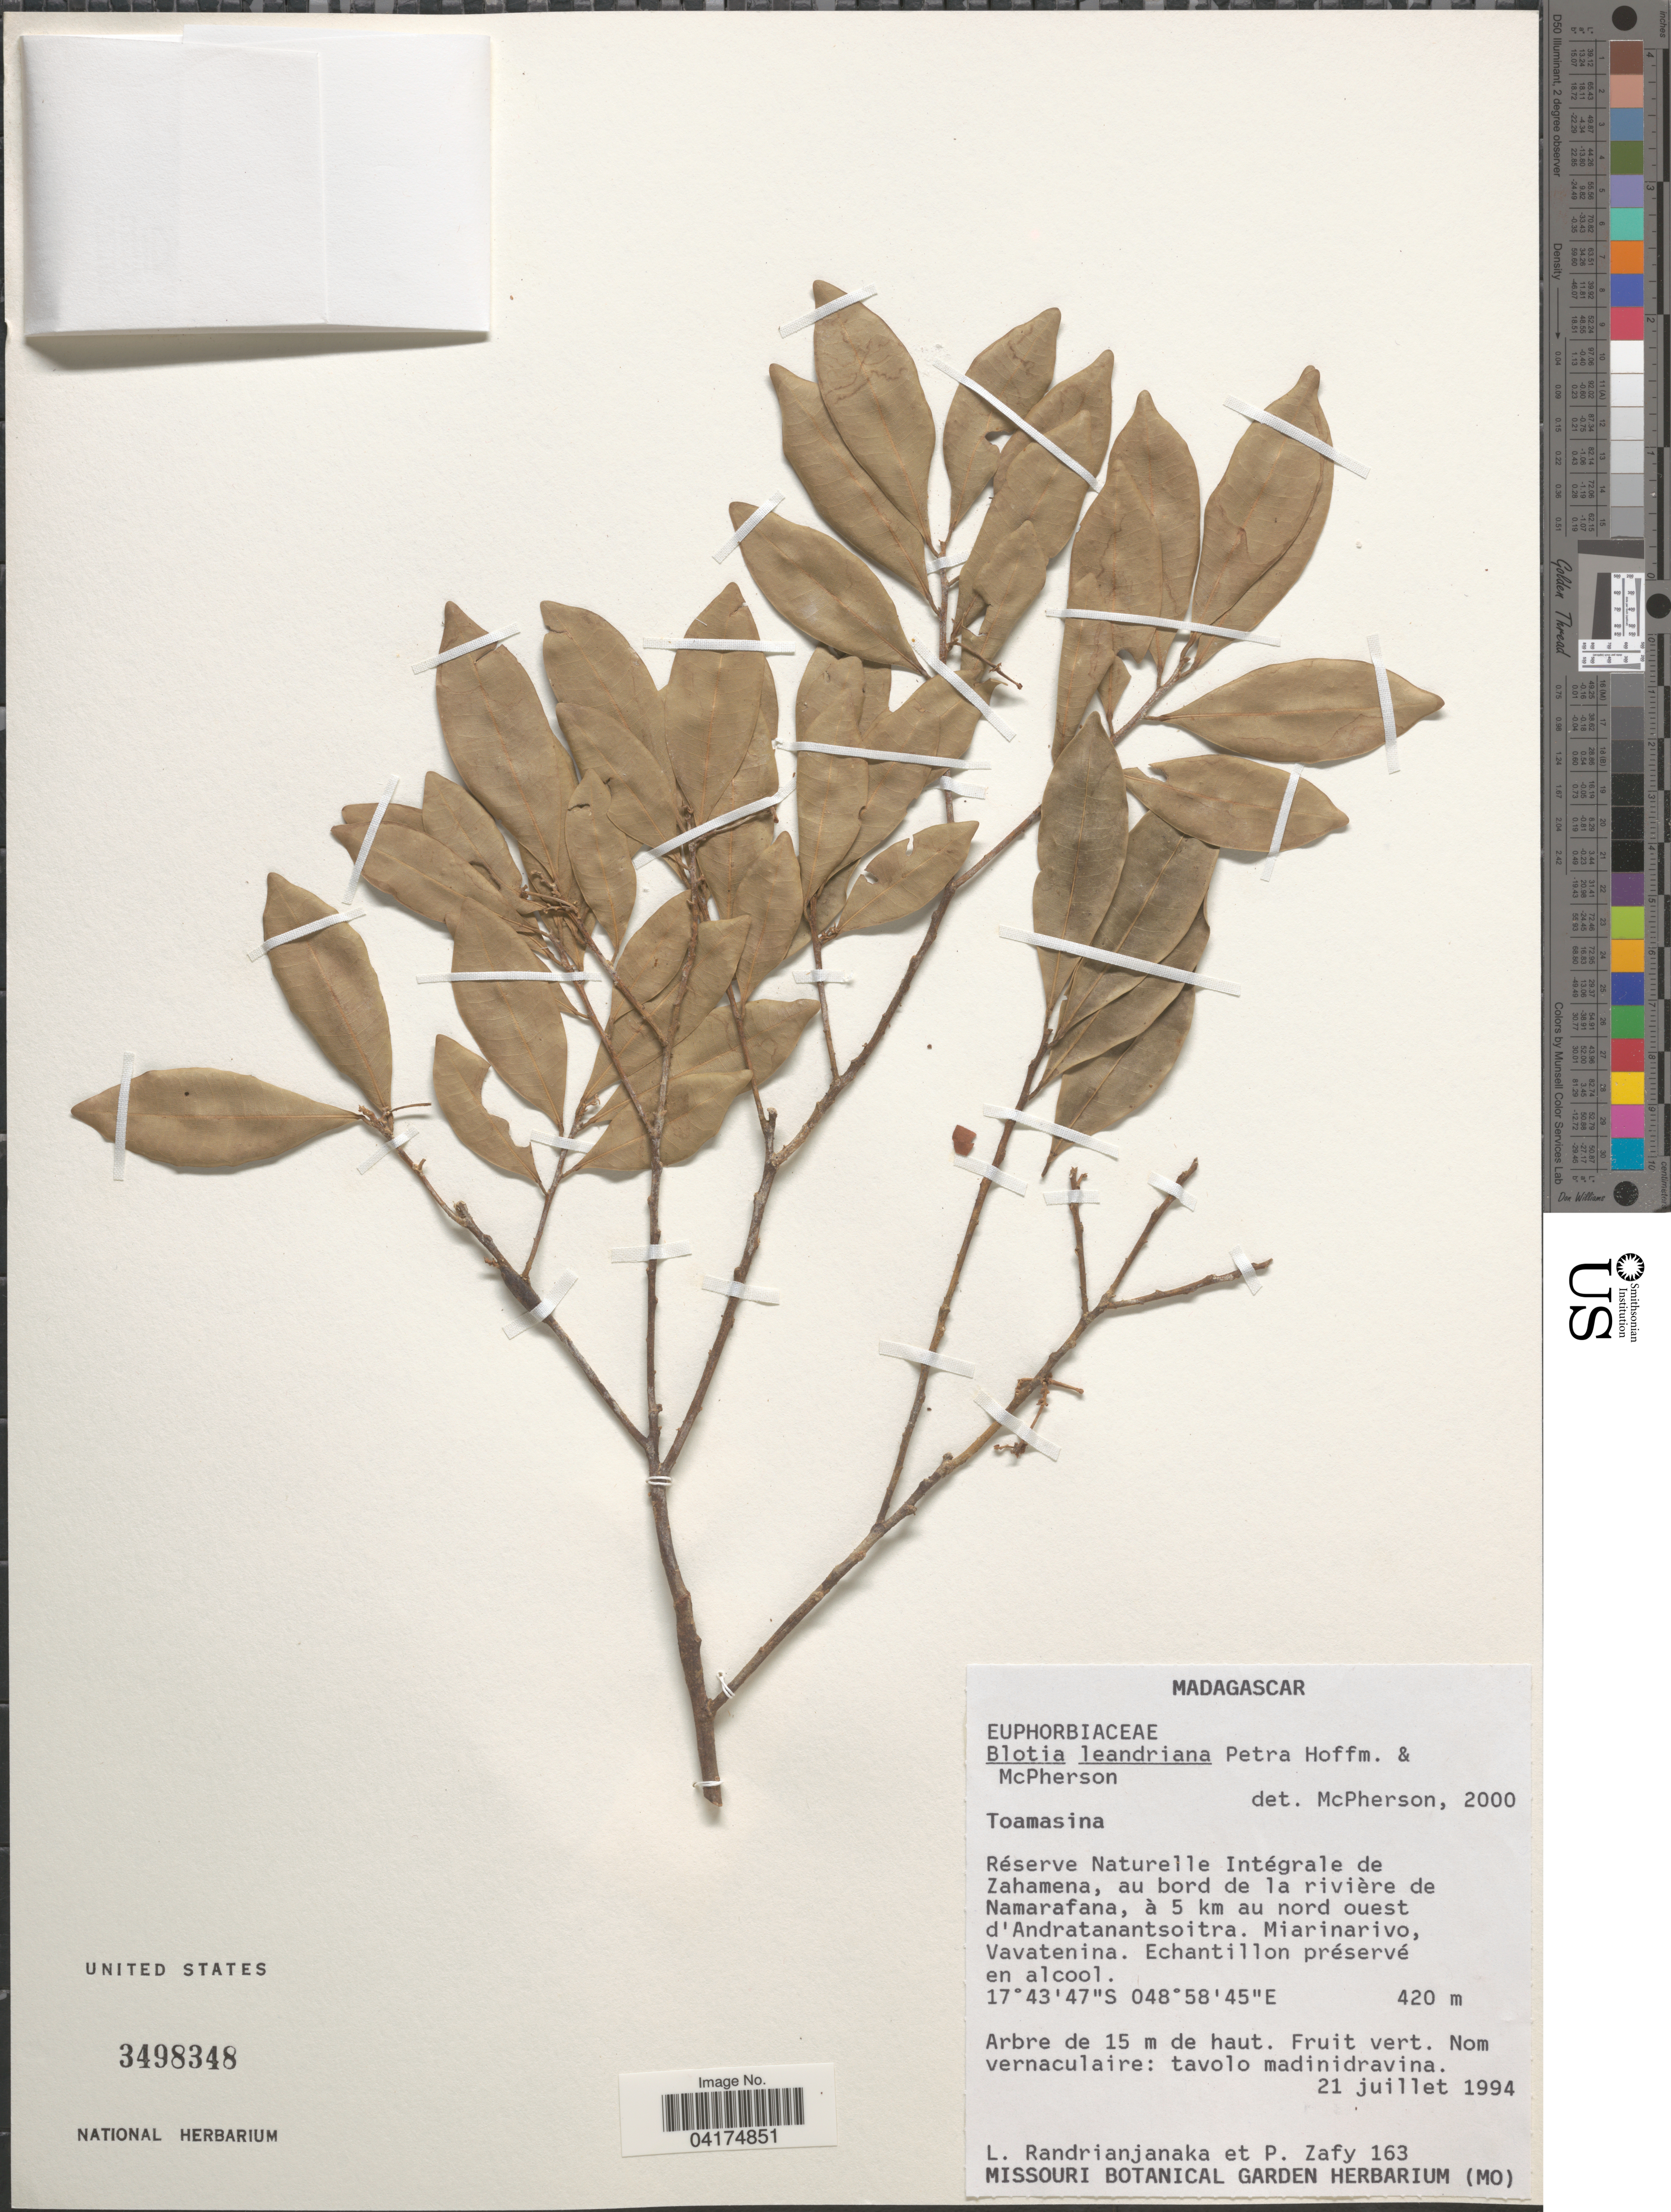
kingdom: Plantae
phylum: Tracheophyta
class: Magnoliopsida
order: Malpighiales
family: Phyllanthaceae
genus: Blotia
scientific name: Blotia leandriana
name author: Petra Hoffm. & McPherson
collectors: L. Randrianjanaka & P. Zafy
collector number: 163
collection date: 1994-07-21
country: Madagascar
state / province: Analanjirofo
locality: Réserve Naturelle Intégrale de Zahamena, au bord de la rivière de Namarafana, à 5 km au nord ouest d'Andratanantsoitra. Miarinarivo, Vavatenina.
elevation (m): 420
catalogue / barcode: US 3498348